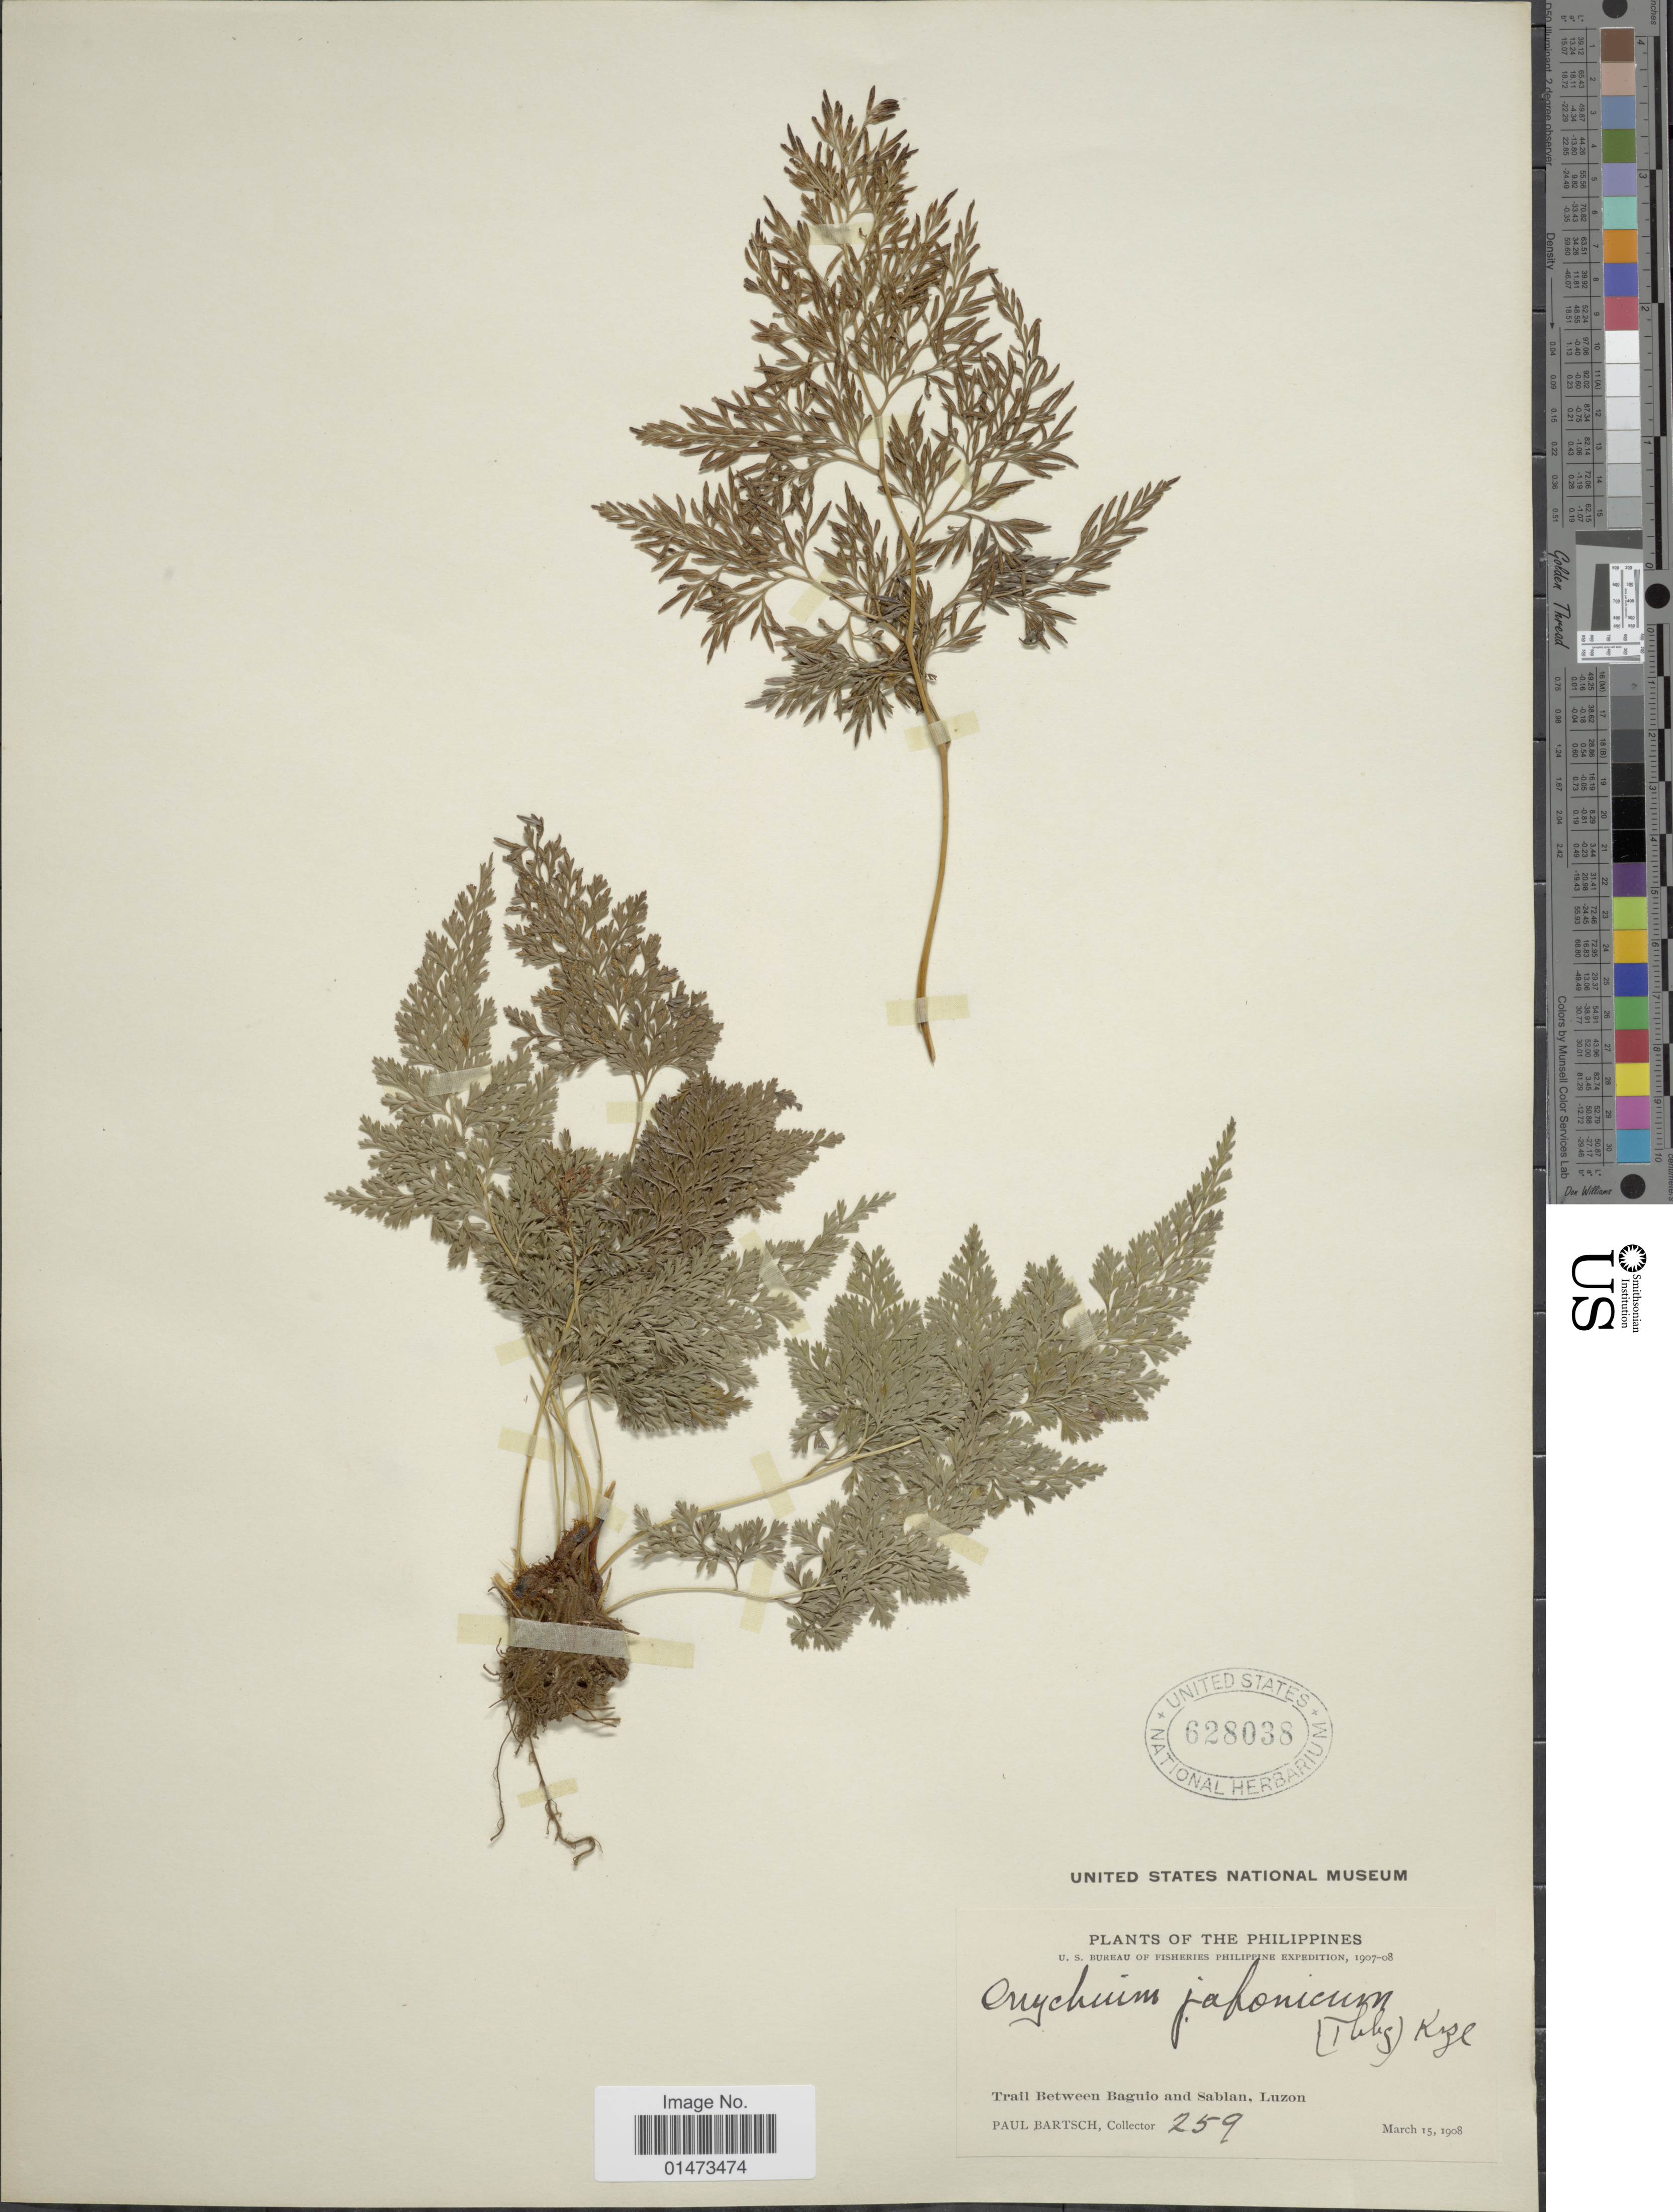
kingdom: Plantae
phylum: Tracheophyta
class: Polypodiopsida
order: Polypodiales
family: Pteridaceae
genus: Onychium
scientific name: Onychium japonicum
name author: (Thunb.) Kunze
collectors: P. Bartsch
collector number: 259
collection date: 1908-03-15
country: Philippines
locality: Trail between Baguio and Sablan, Luzon.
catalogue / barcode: US 628038